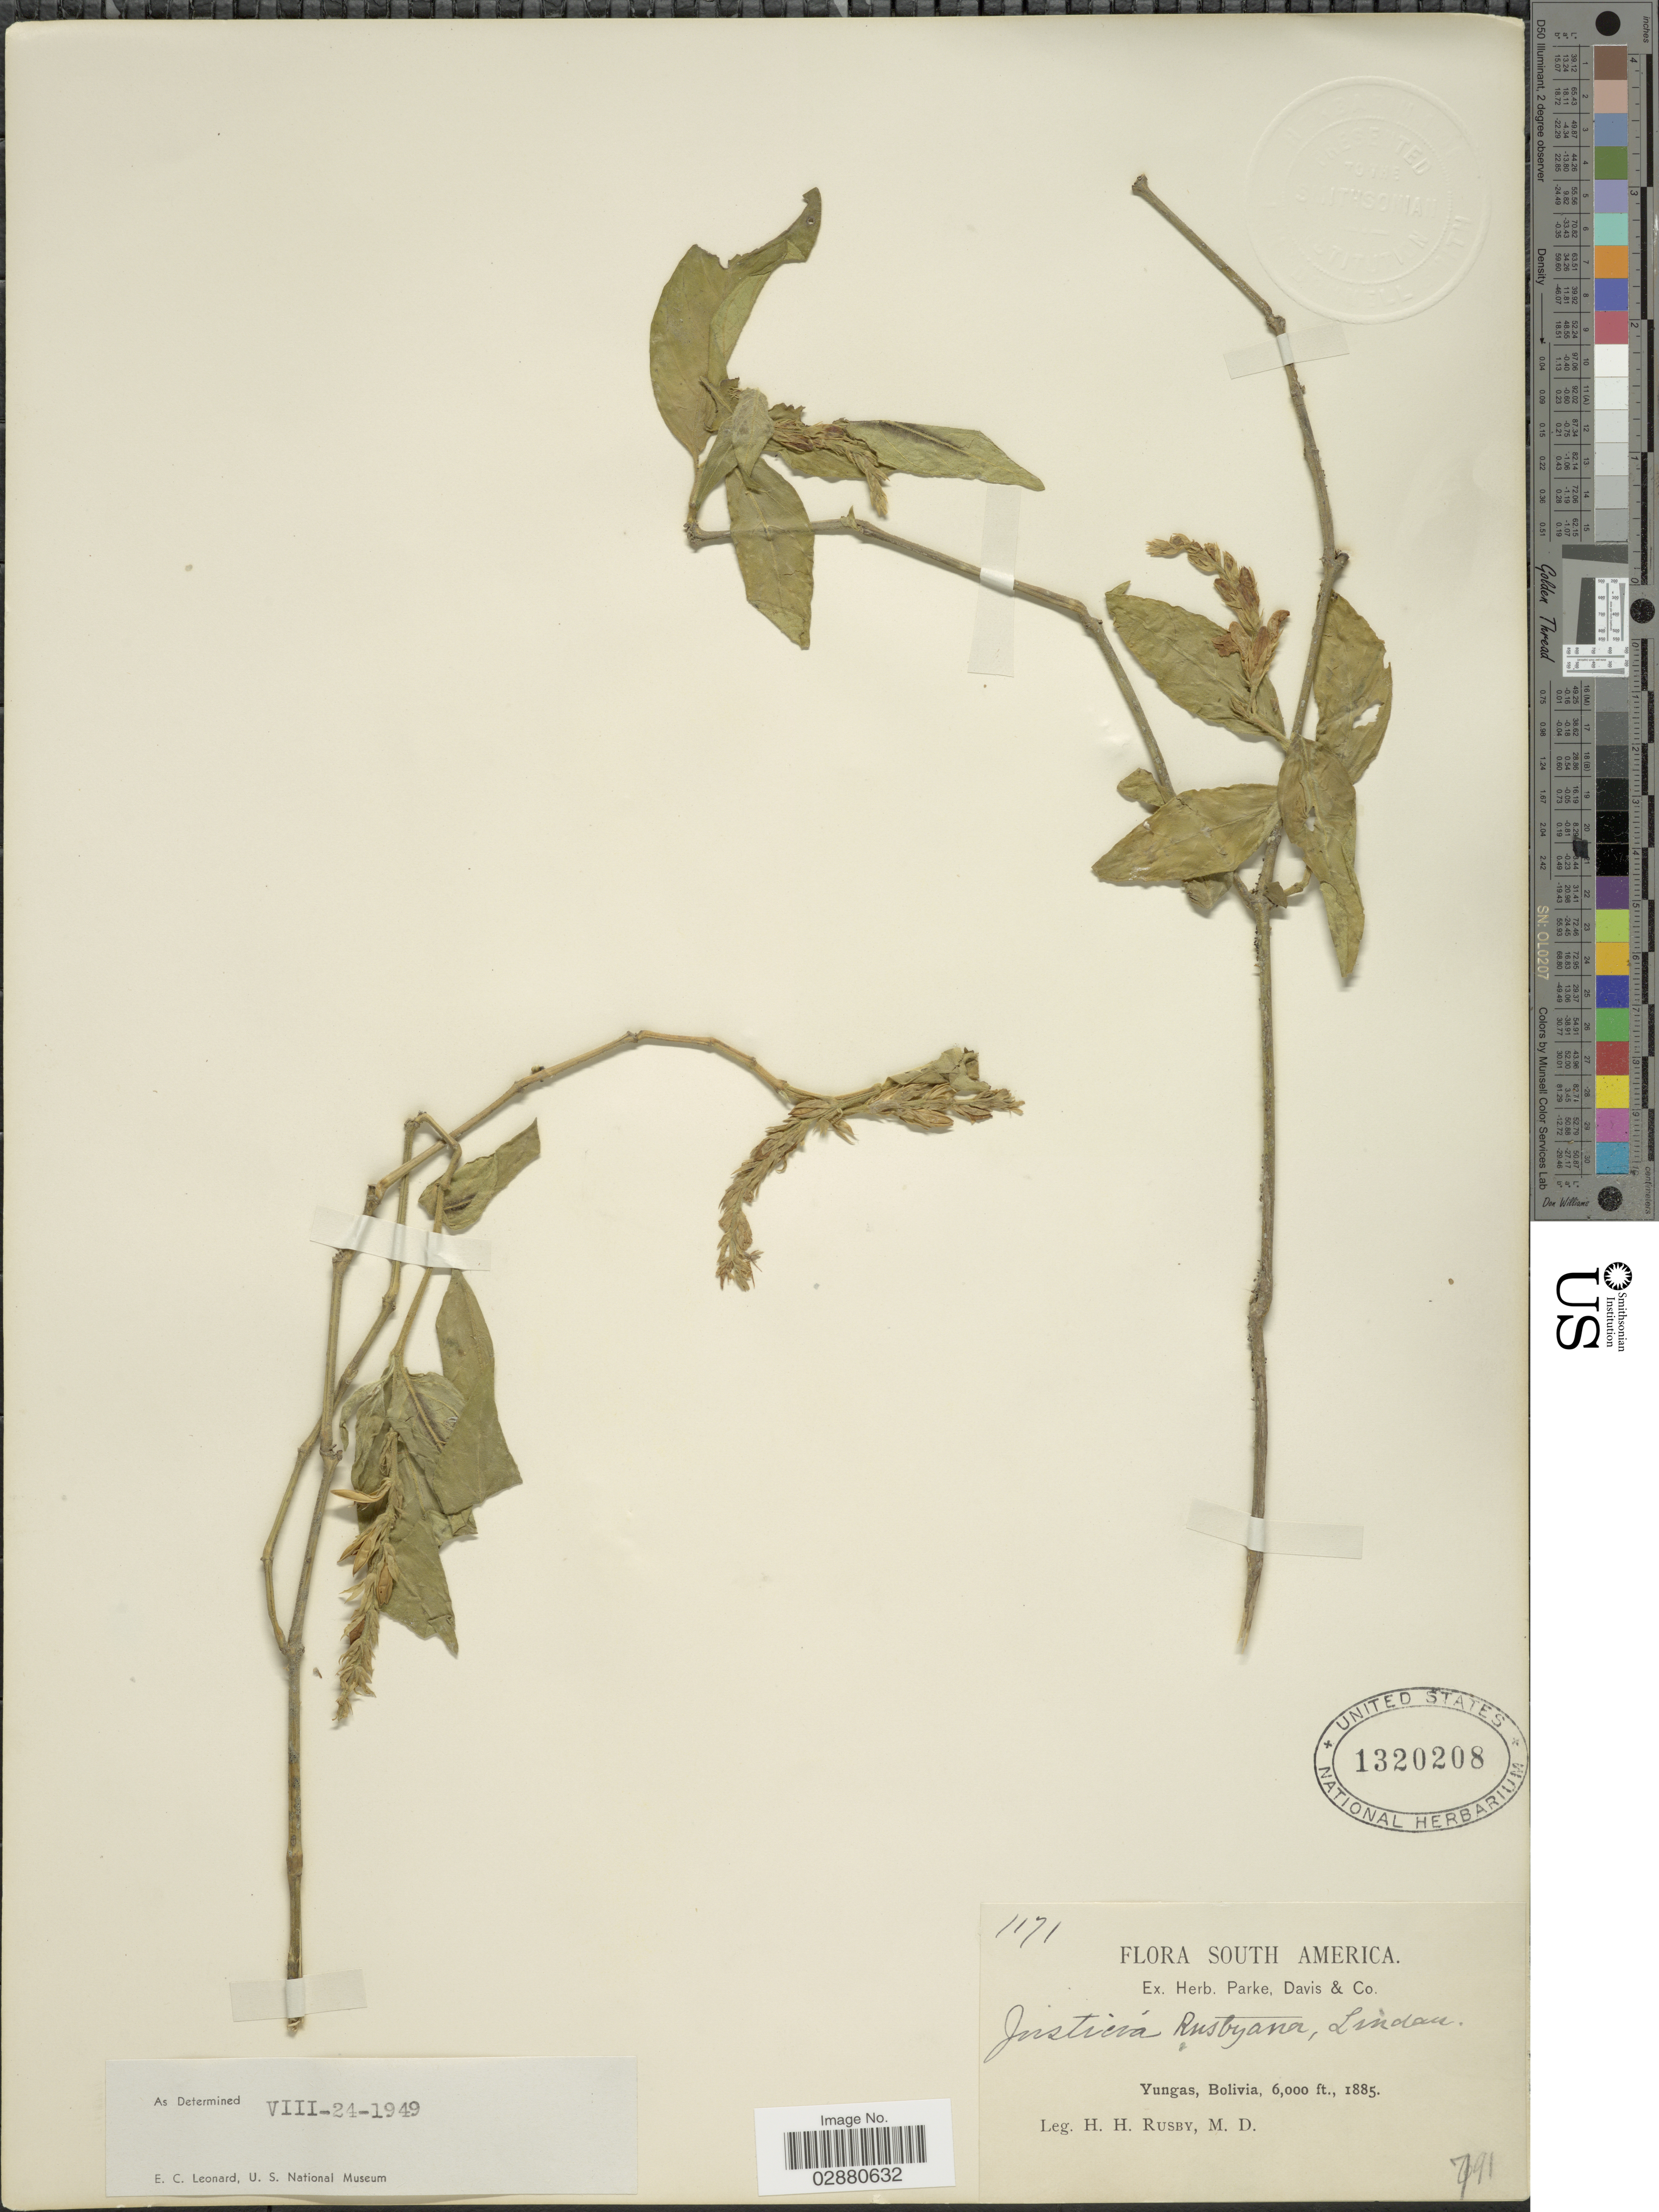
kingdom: Plantae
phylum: Tracheophyta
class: Magnoliopsida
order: Lamiales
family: Acanthaceae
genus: Justicia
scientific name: Justicia rusbyana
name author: Lindau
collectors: H. H. Rusby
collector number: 1171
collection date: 1885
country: Bolivia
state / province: La Paz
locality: Yungas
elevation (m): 1829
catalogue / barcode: US 1320208